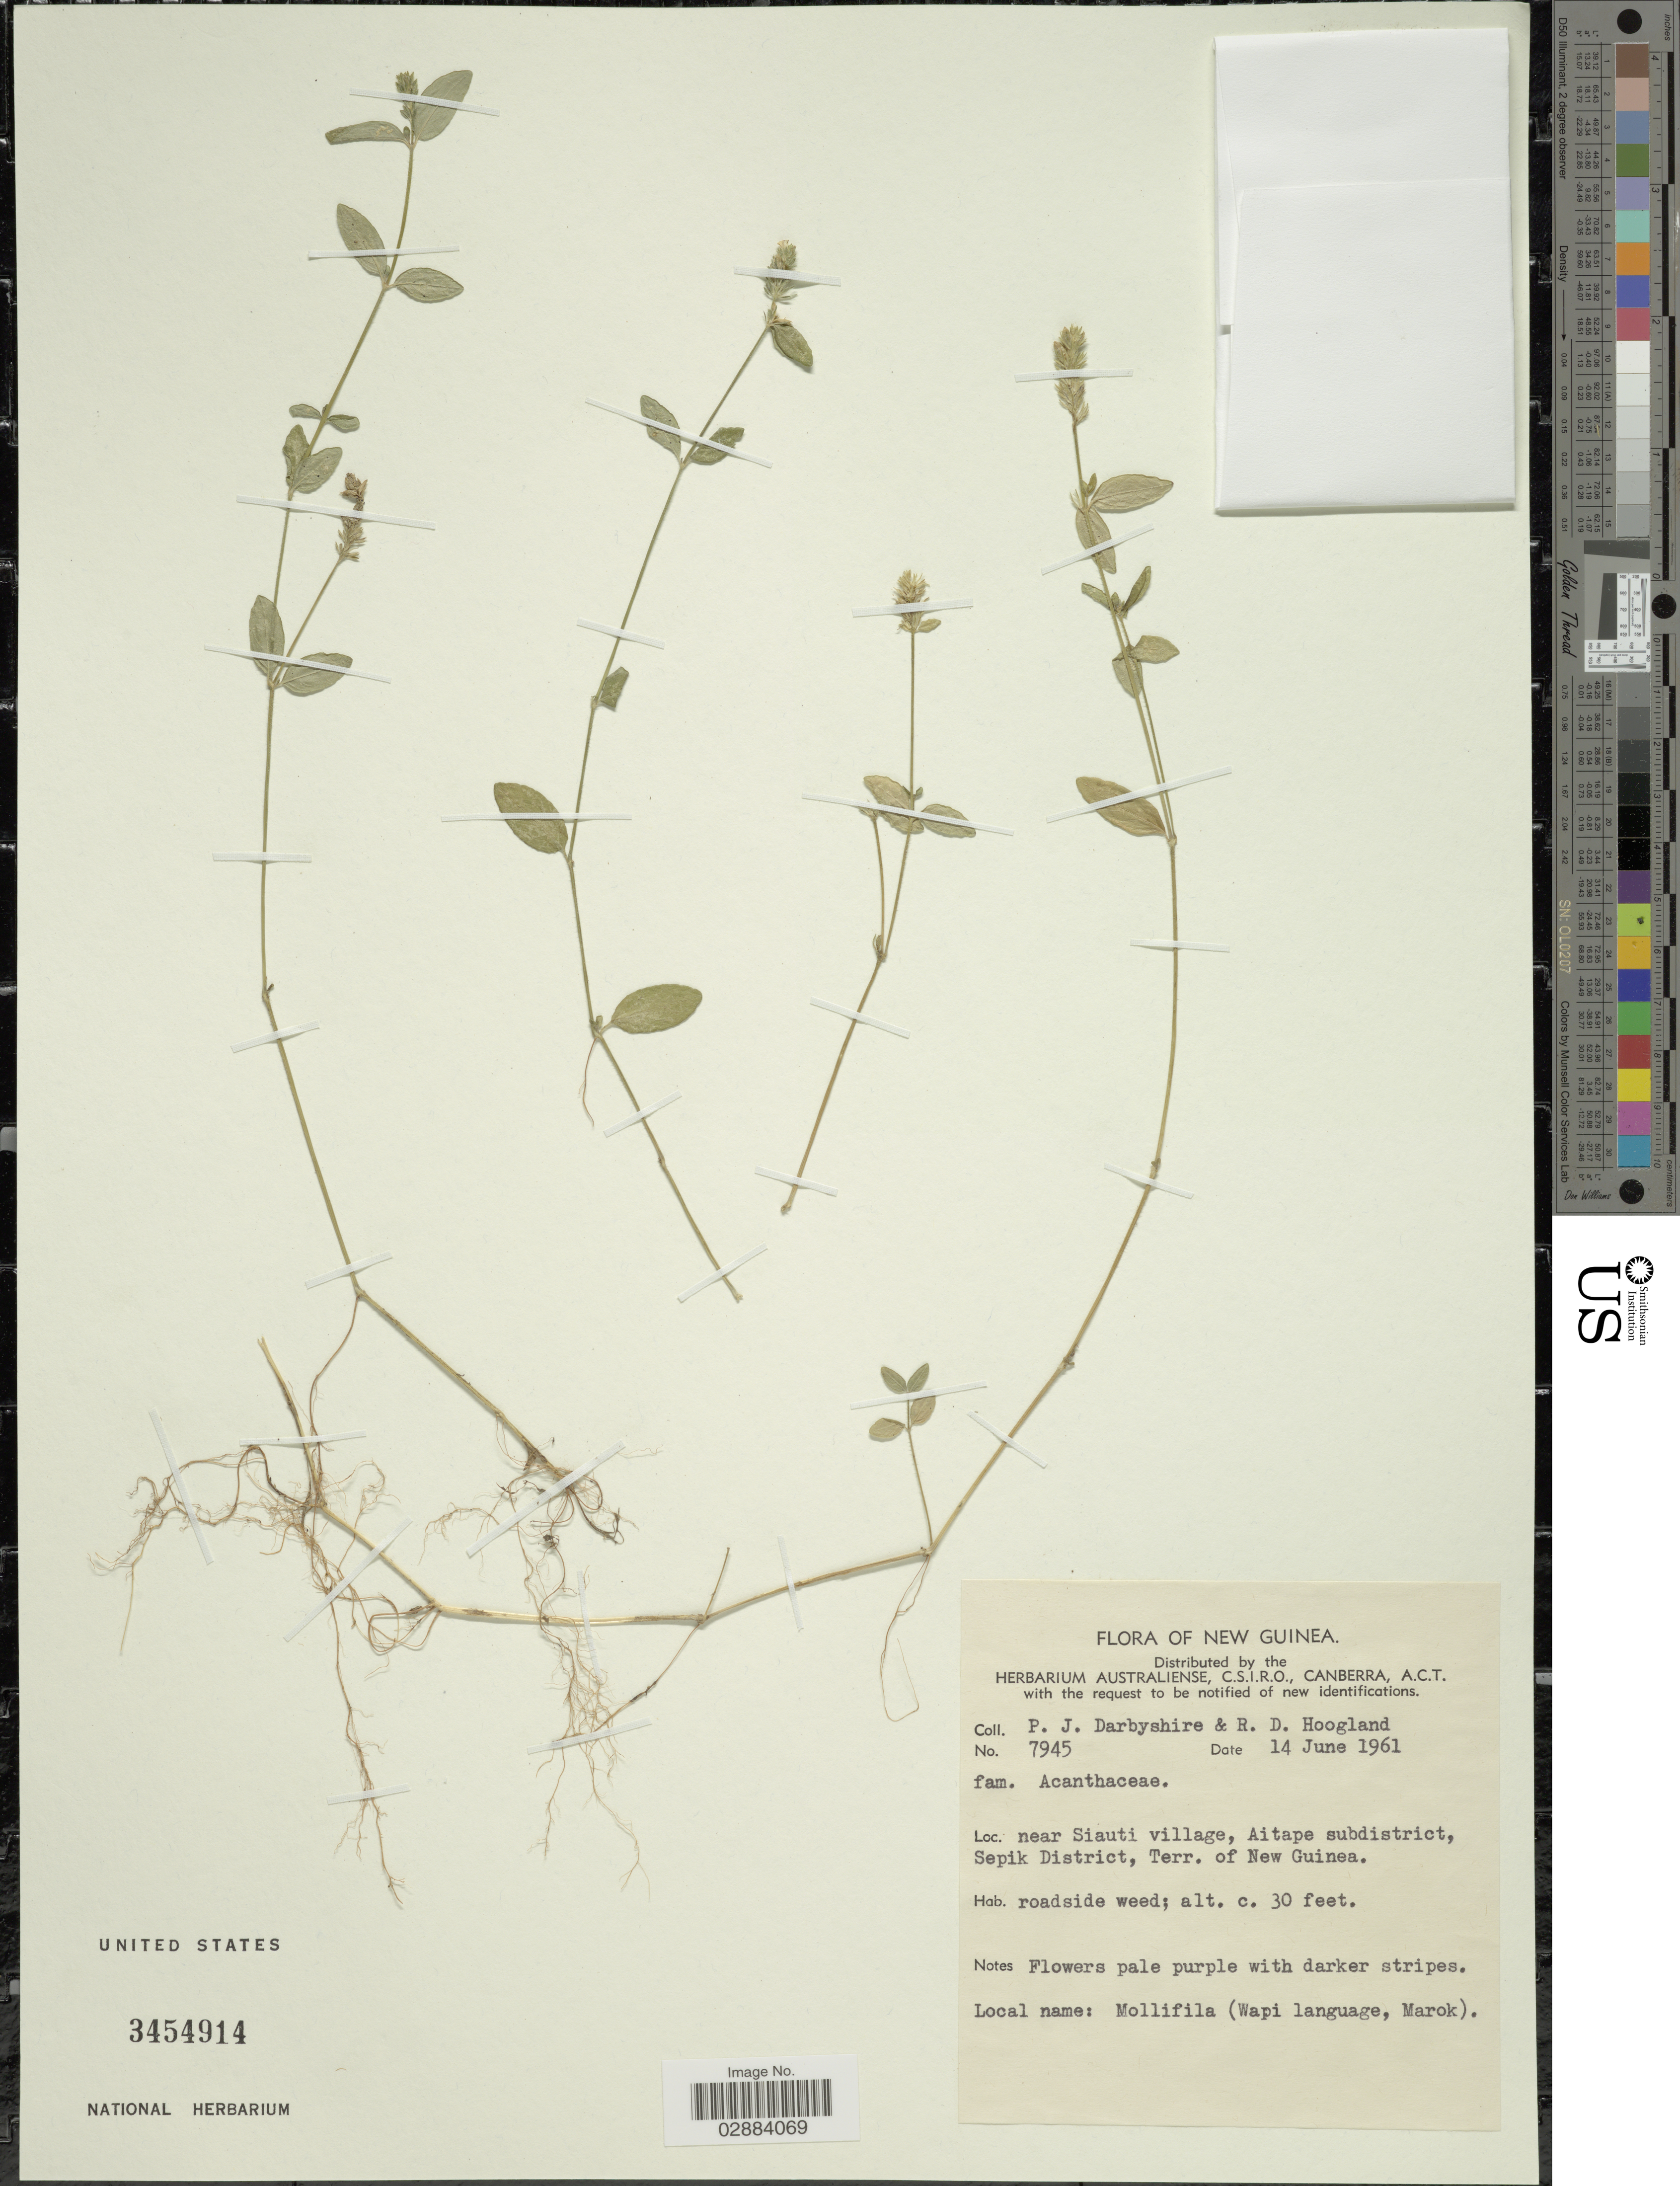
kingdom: Plantae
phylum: Tracheophyta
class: Magnoliopsida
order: Lamiales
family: Acanthaceae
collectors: P. Darbyshire & R. D. Hoogland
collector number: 7945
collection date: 1961-06-14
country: Papua New Guinea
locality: New Guinea. Near Siauti village, Aitape subdistrict, Sepik District, Terr. of New Guinea.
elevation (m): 9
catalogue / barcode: US 3454914